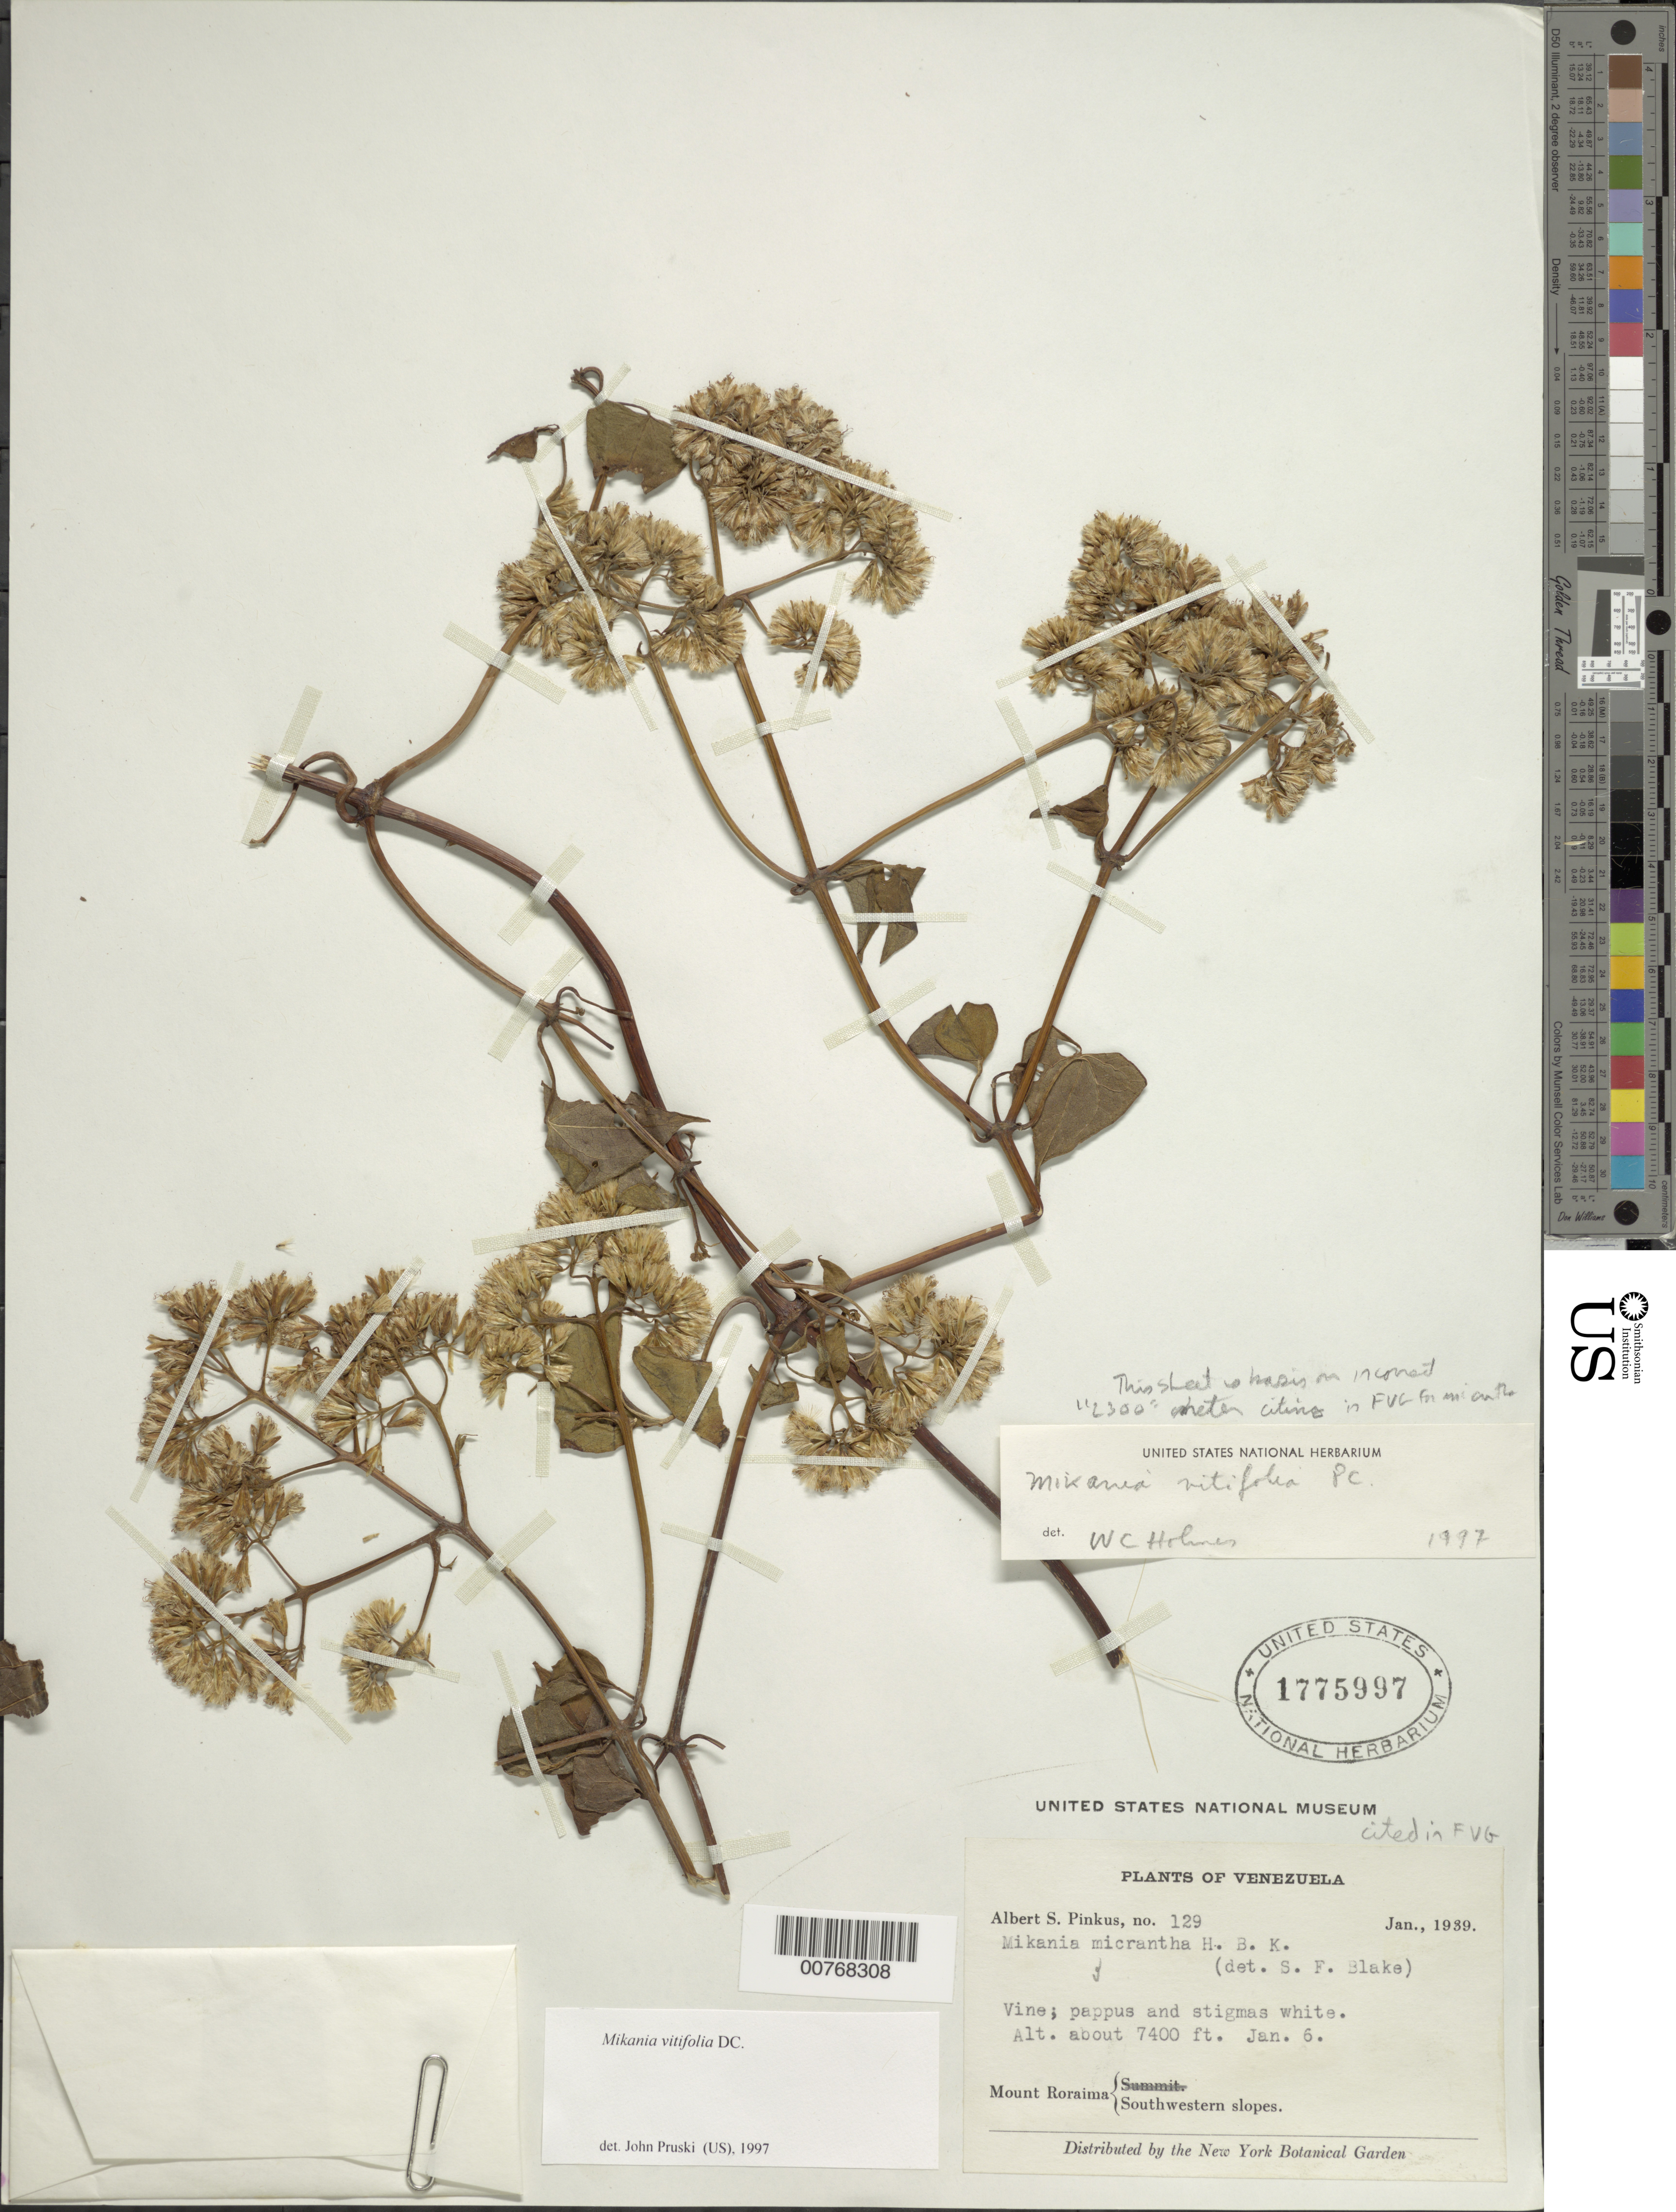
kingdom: Plantae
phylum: Tracheophyta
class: Magnoliopsida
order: Asterales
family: Asteraceae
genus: Mikania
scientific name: Mikania vitifolia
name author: DC.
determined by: Holmes, W. C.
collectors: A. Pinkus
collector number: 129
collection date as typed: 6-Jan-39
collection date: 1939-01-06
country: Venezuela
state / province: Bolívar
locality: Mt. Roraima, SW slopes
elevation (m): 2256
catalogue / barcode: US 1775997